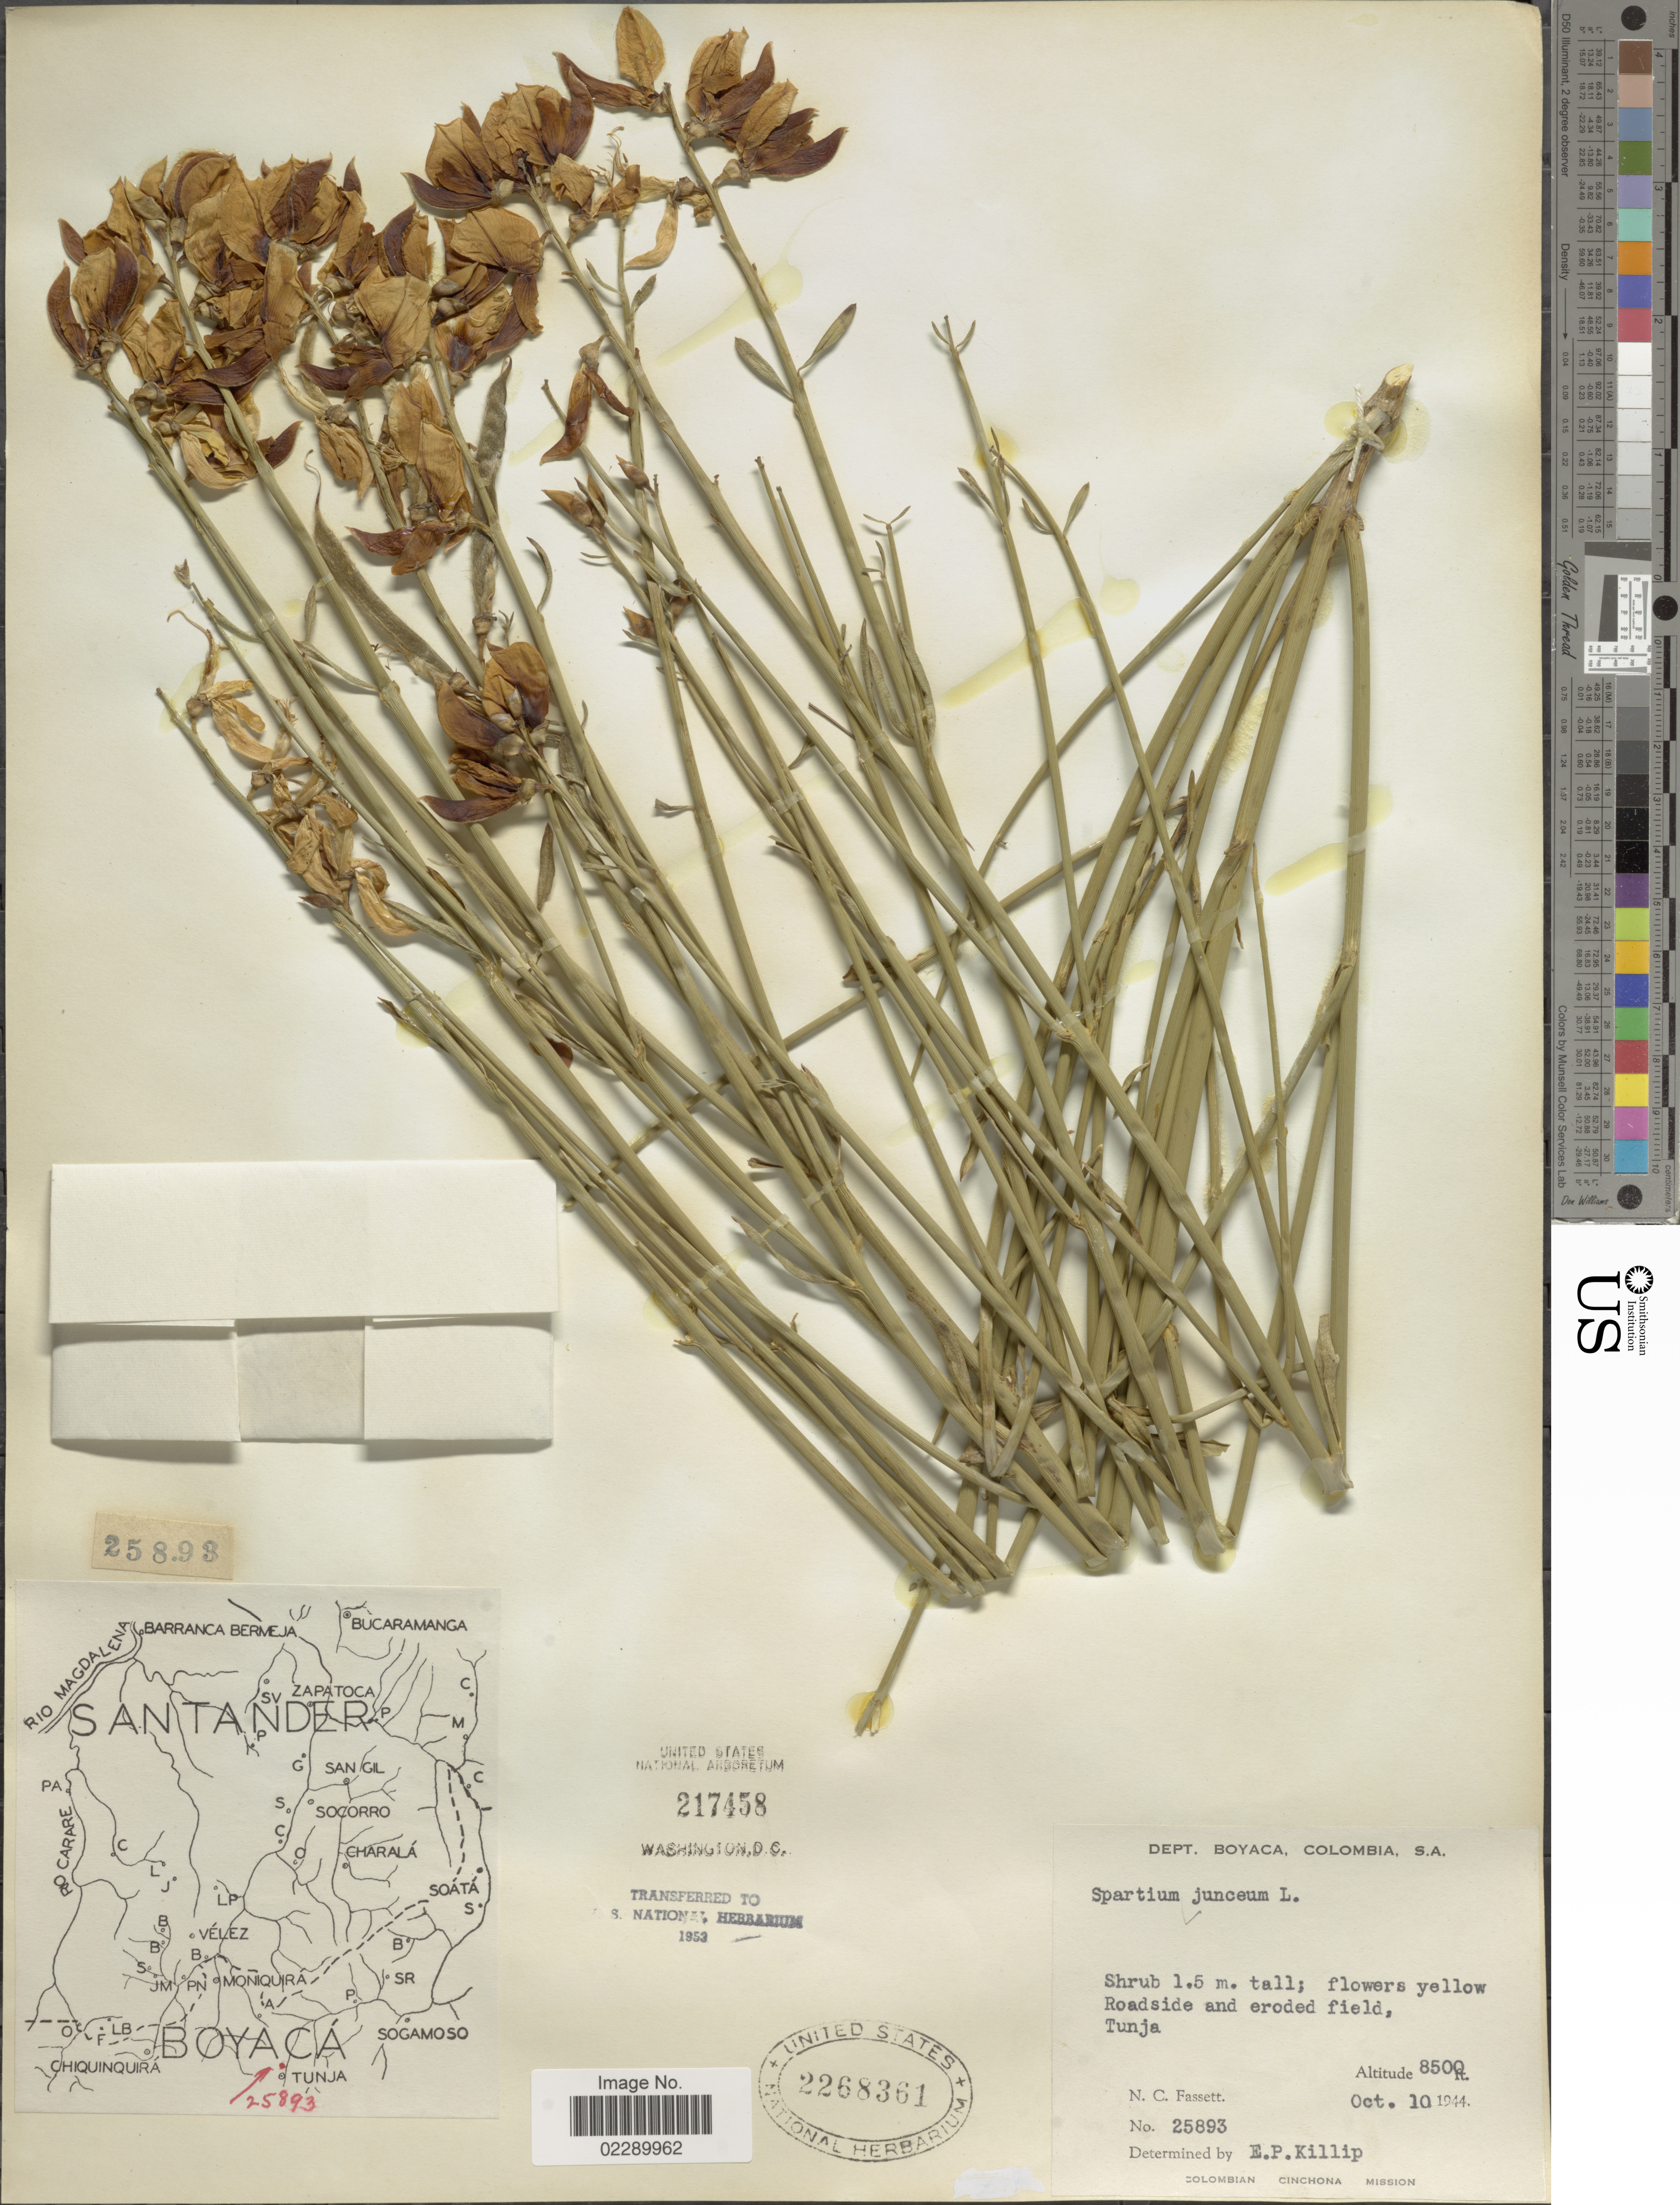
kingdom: Plantae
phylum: Tracheophyta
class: Magnoliopsida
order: Fabales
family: Fabaceae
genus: Spartium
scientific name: Spartium junceum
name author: L.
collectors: N. C. Fassett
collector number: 25893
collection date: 1944-10-10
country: Colombia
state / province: Boyacá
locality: Dept. Boyaca, Colombia, S.A. Roadside and eroded field, Tunja.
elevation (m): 2591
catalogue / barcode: US 2268361